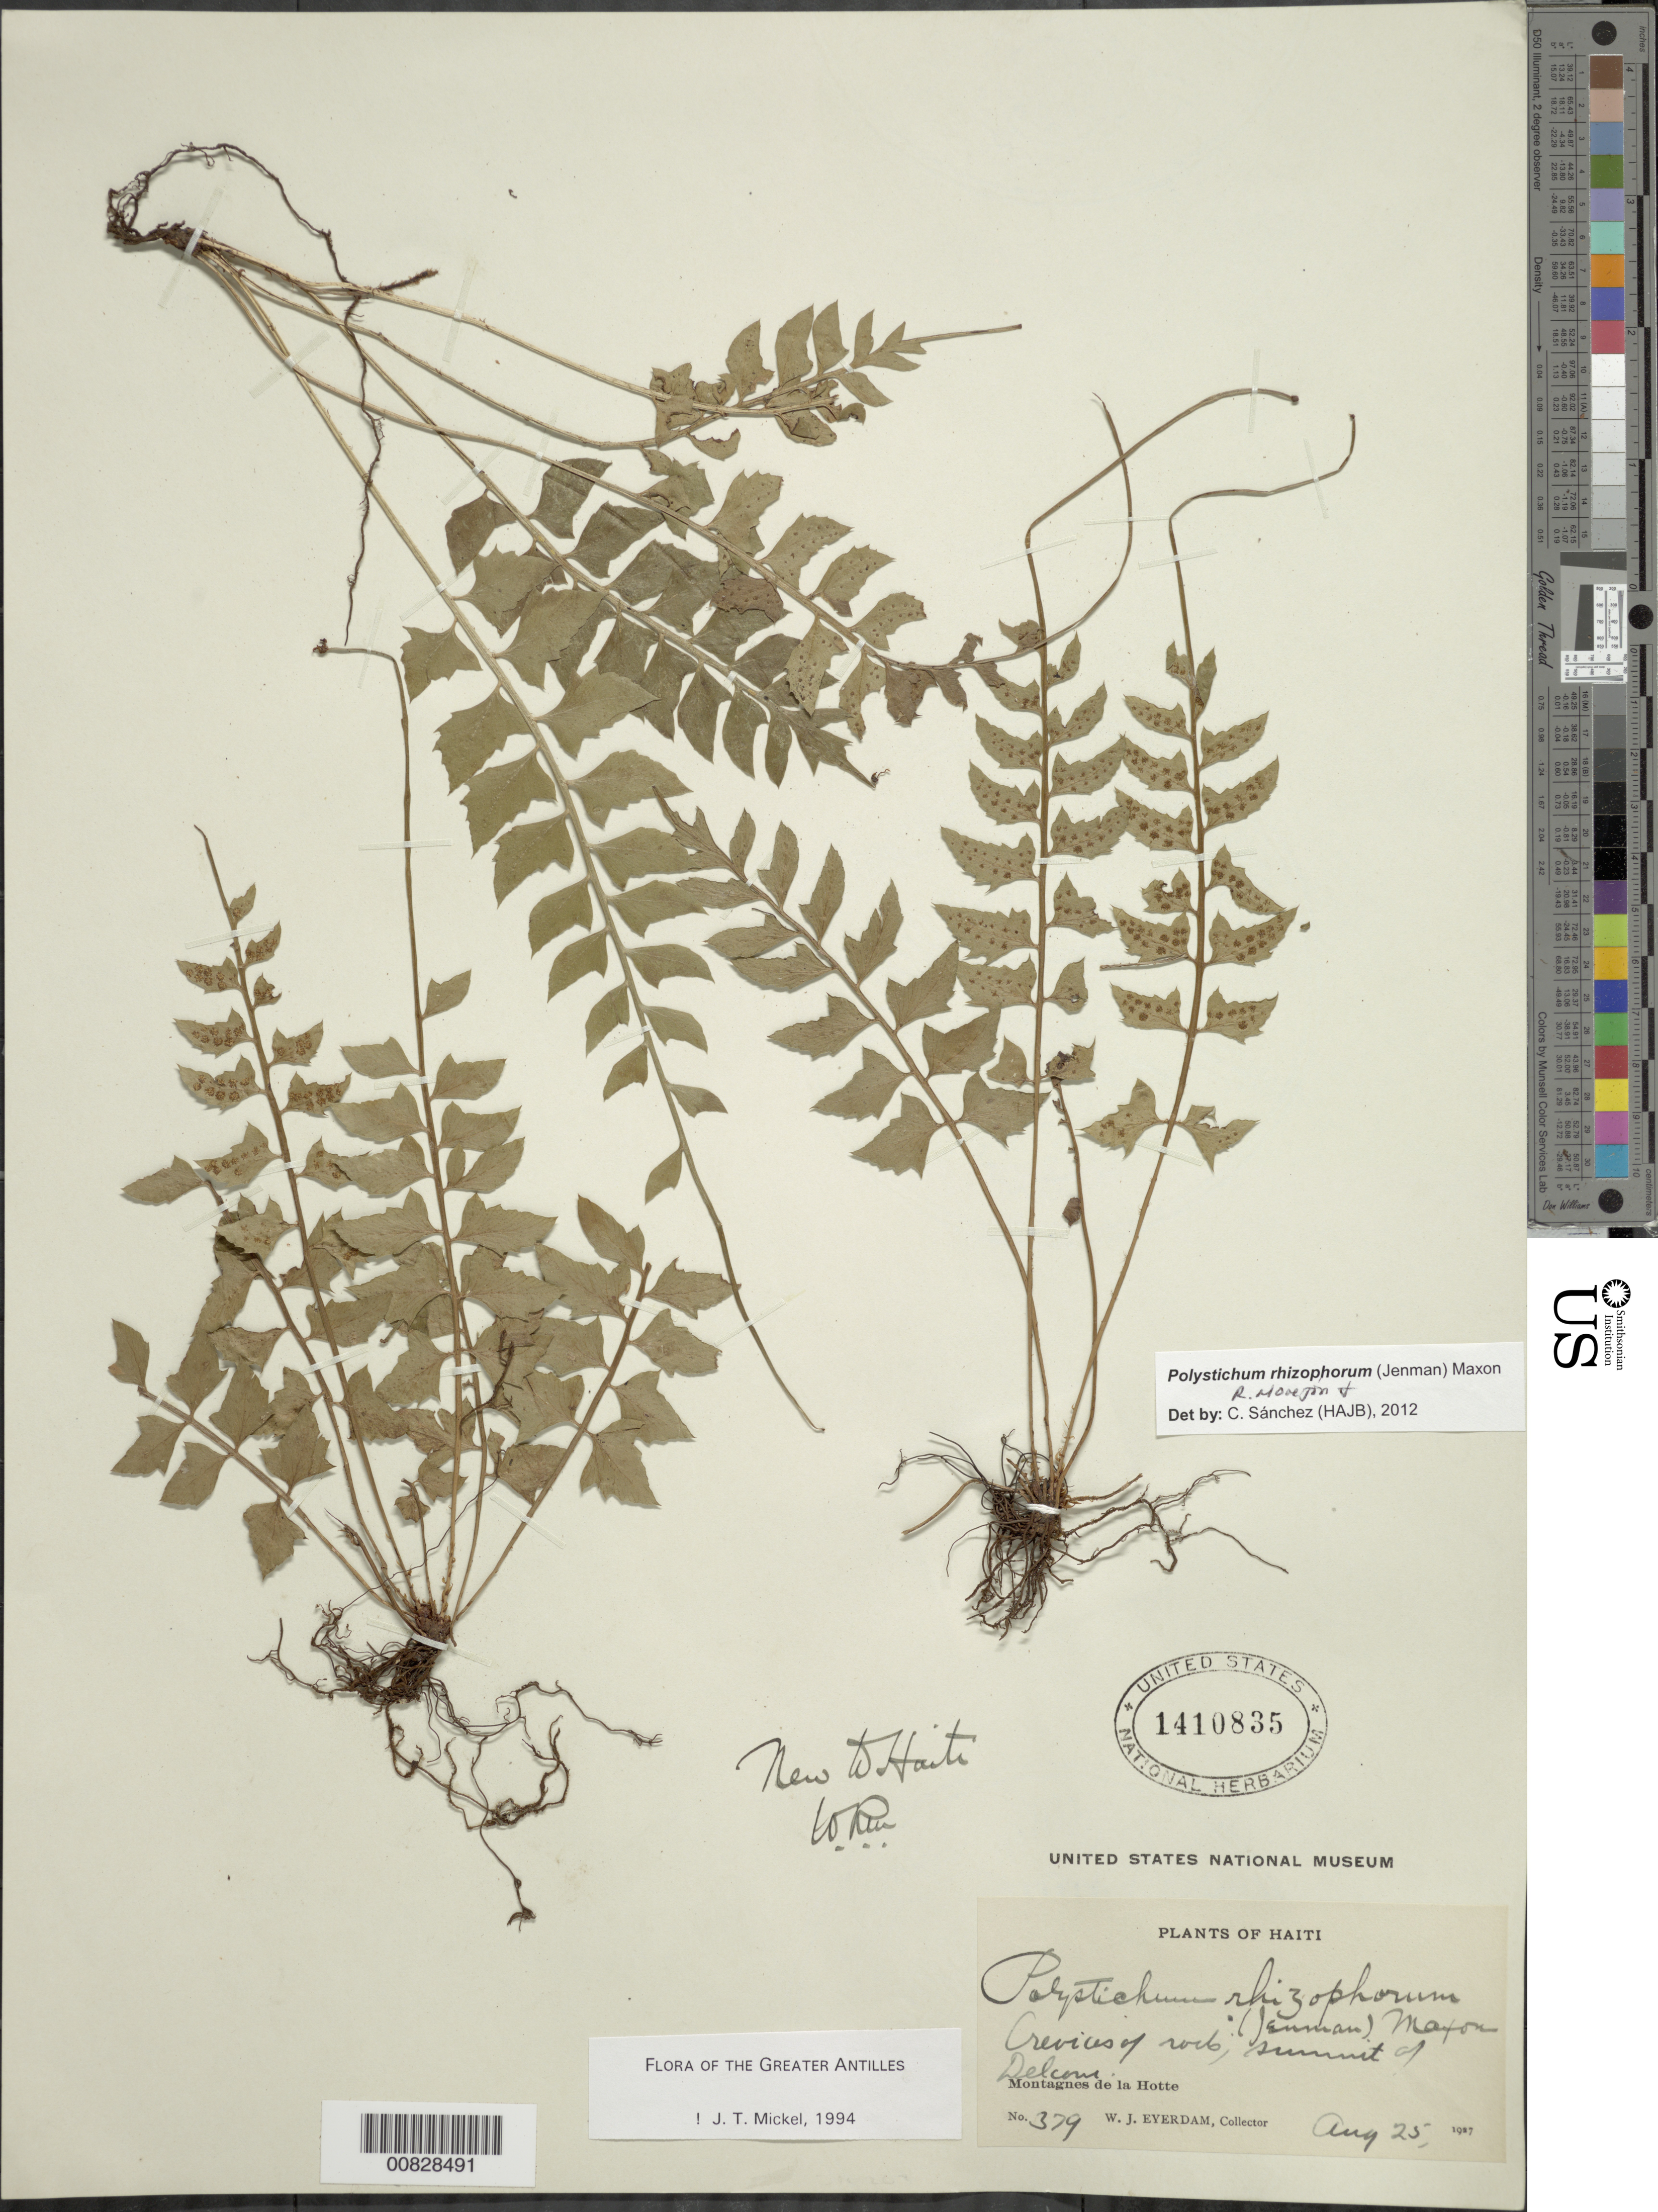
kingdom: Plantae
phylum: Tracheophyta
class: Polypodiopsida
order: Polypodiales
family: Dryopteridaceae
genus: Polystichum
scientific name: Polystichum rhizophorum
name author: (Jenman) Maxon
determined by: Mickel, J. T., (NY), New York Botanical Garden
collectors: W. J. Eyerdam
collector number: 379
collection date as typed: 25 Aug 1927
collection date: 1927-08-25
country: Haiti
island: Hispaniola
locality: Montagnes de la Hotte, Delcour summit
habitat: Crevices of rock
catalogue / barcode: US 1410835